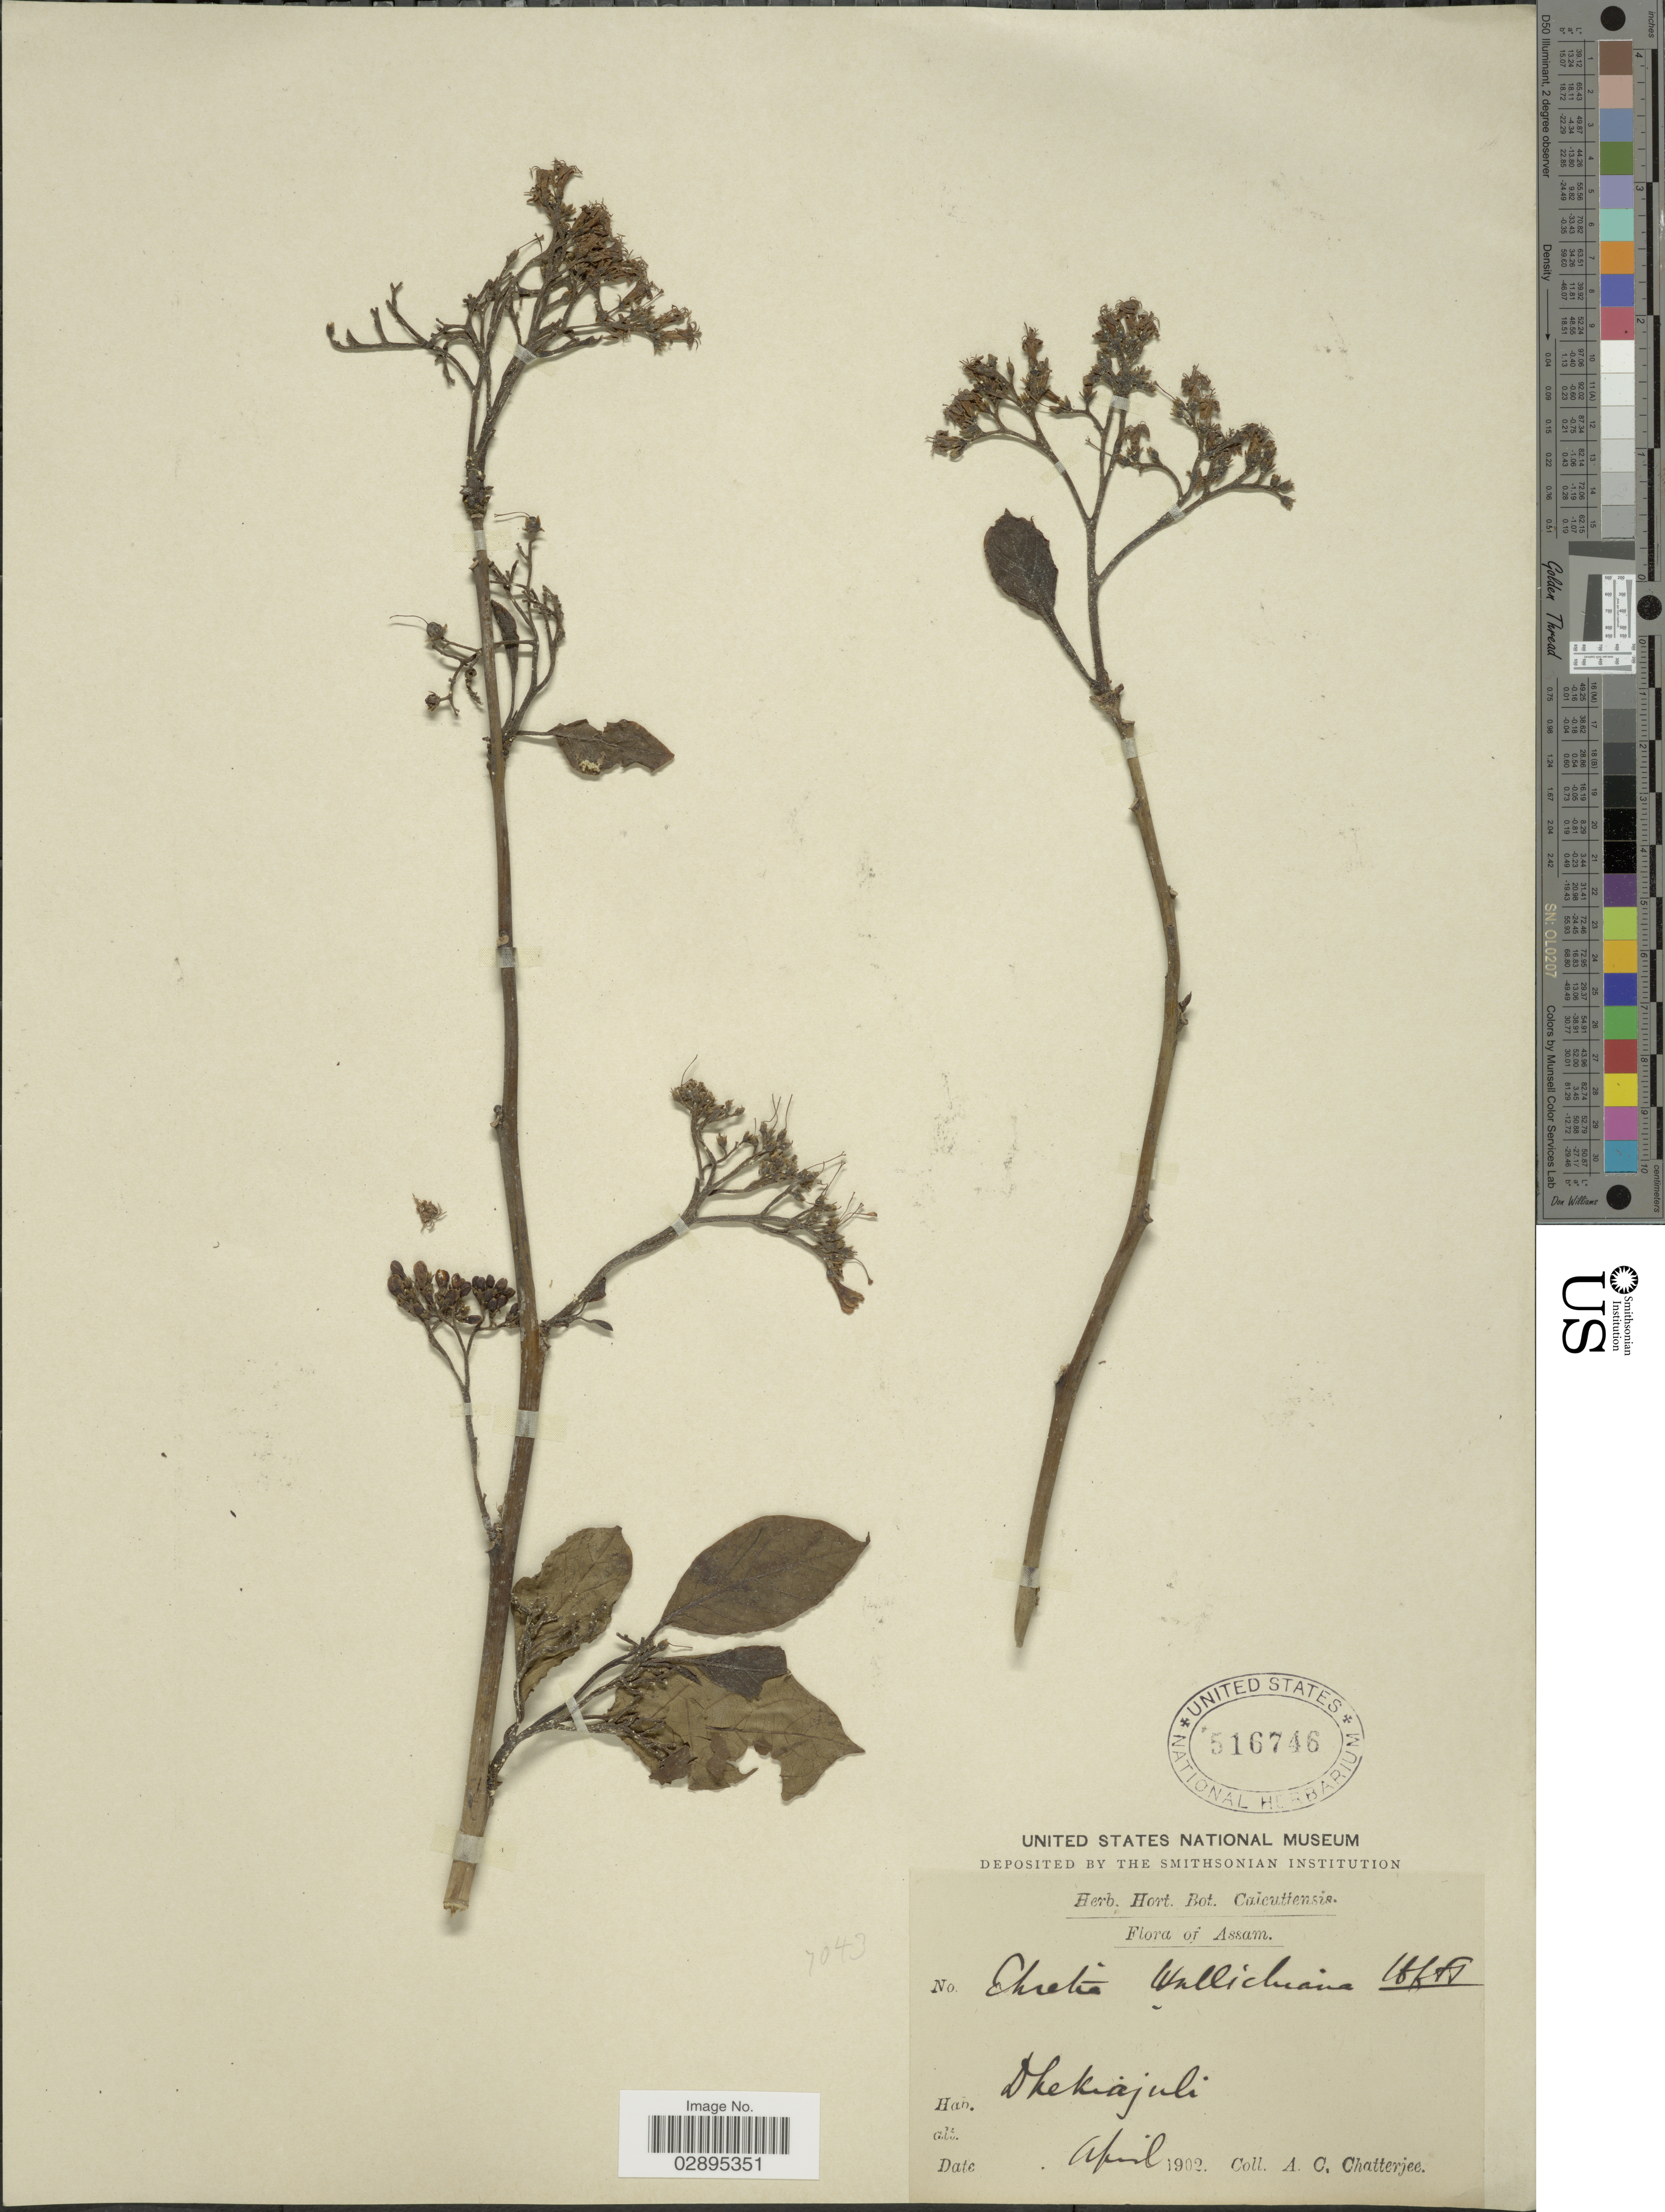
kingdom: Plantae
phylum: Tracheophyta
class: Magnoliopsida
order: Boraginales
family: Ehretiaceae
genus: Ehretia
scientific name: Ehretia wallichiana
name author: Hook. f. & Thomson ex C.B. Clarke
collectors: A. Chatterjee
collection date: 1902-04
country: India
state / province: Assam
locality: Dhekiajuli.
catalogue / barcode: US 516746